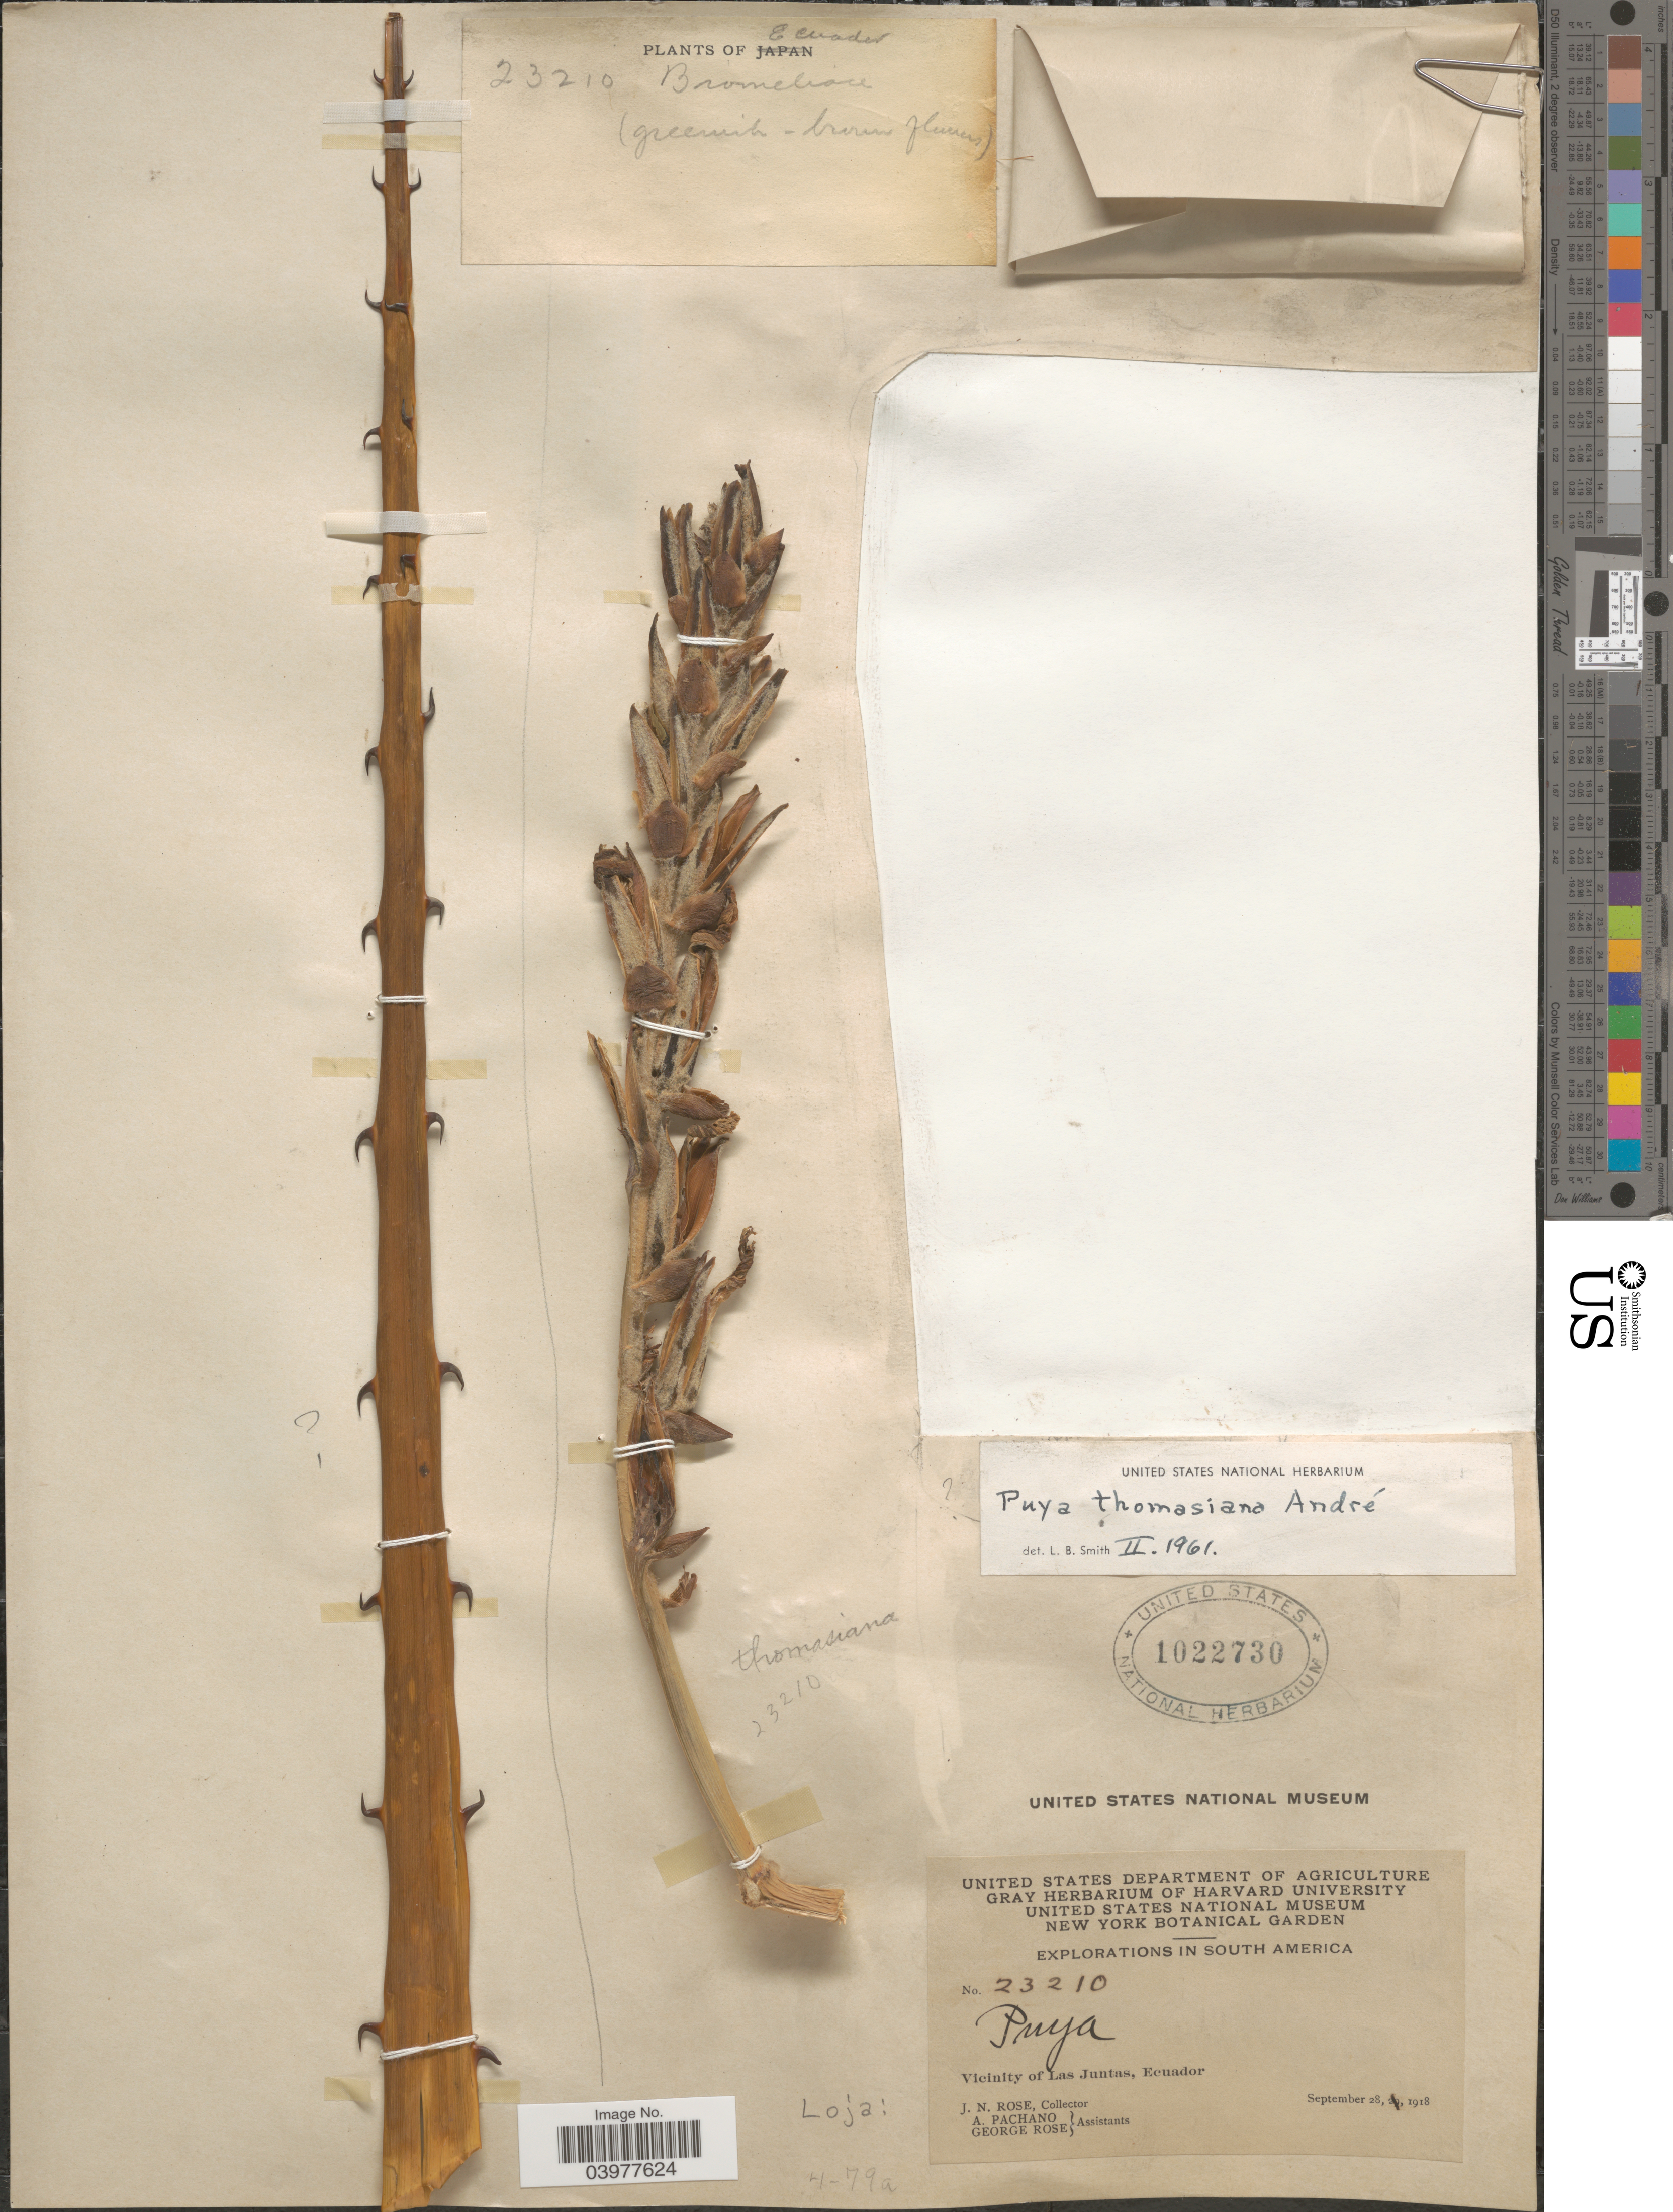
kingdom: Plantae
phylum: Tracheophyta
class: Liliopsida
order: Poales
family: Bromeliaceae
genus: Puya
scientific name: Puya thomasiana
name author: André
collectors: J. N. Rose, A. Pachano & G. Rose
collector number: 23210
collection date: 1918-09-28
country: Ecuador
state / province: Loja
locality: Vicinity of Las Juntas.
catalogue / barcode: US 1022730